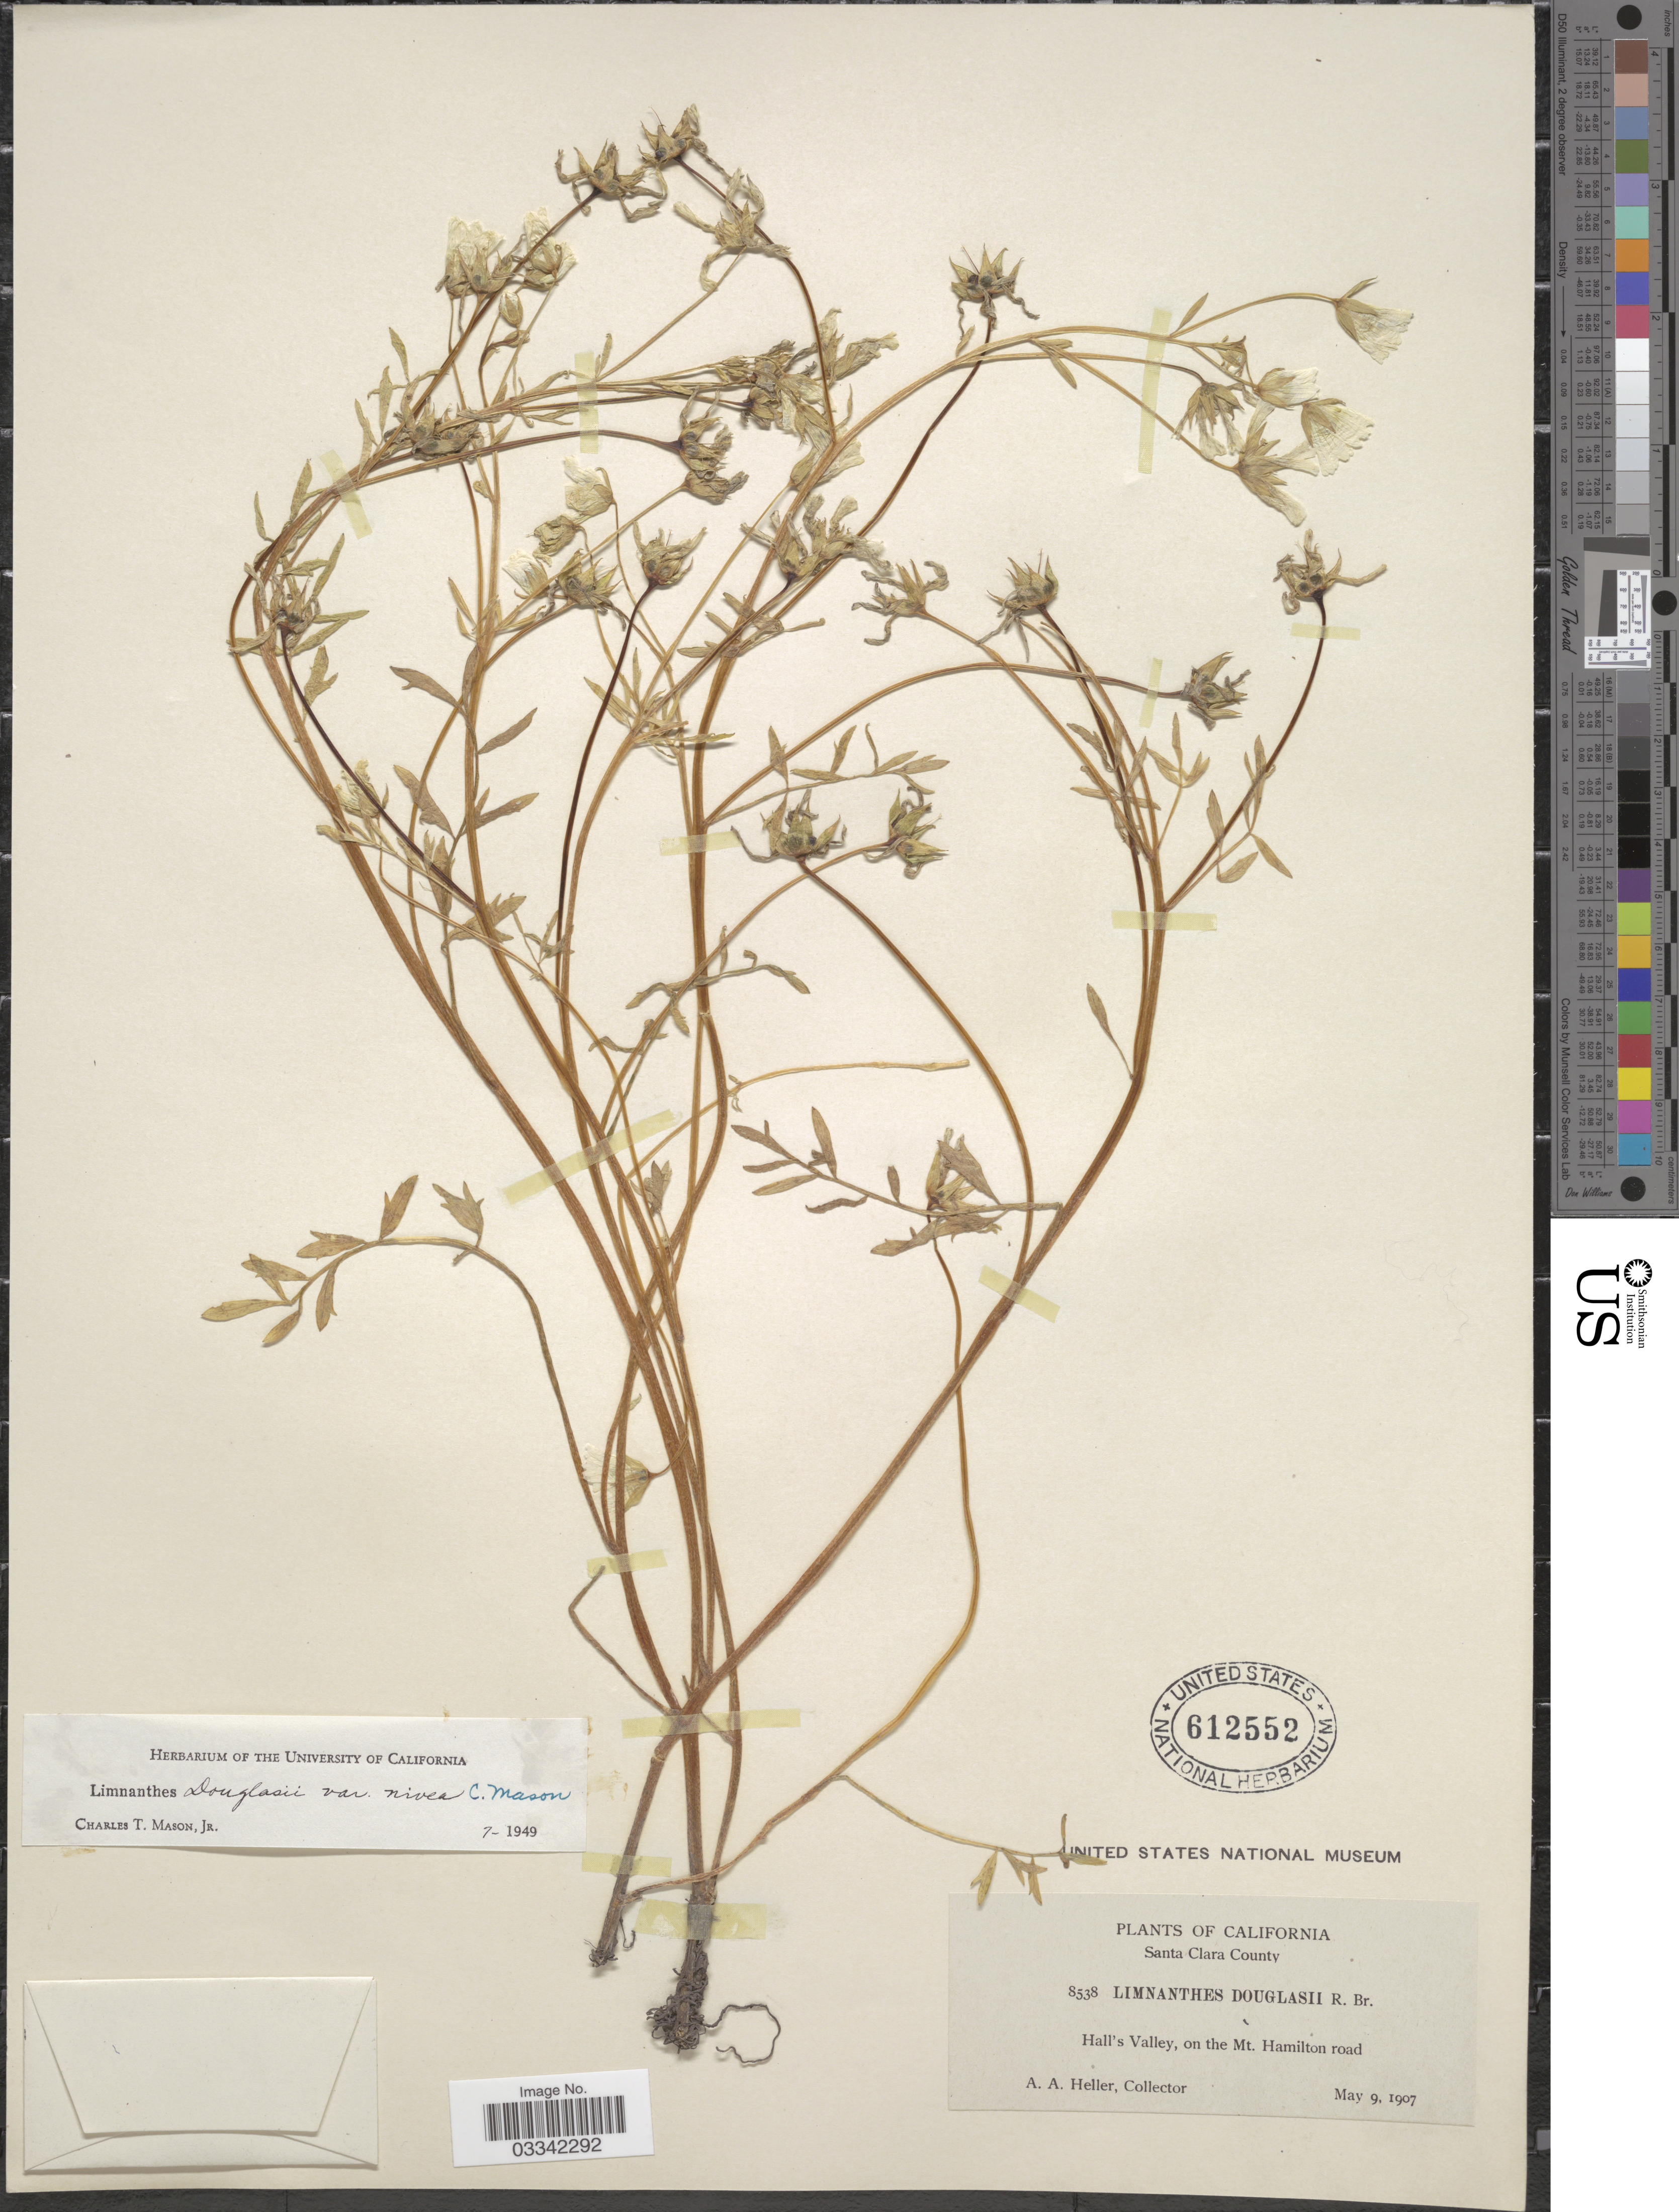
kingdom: Plantae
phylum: Tracheophyta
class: Magnoliopsida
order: Brassicales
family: Limnanthaceae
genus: Limnanthes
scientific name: Limnanthes douglasii var. nivea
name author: Mason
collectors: A. A. Heller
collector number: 8538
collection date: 1907-05-09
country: United States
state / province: California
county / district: Santa Clara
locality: Santa Clara County. Hall's Valley, on the Mt. Hamilton road.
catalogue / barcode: US 612552